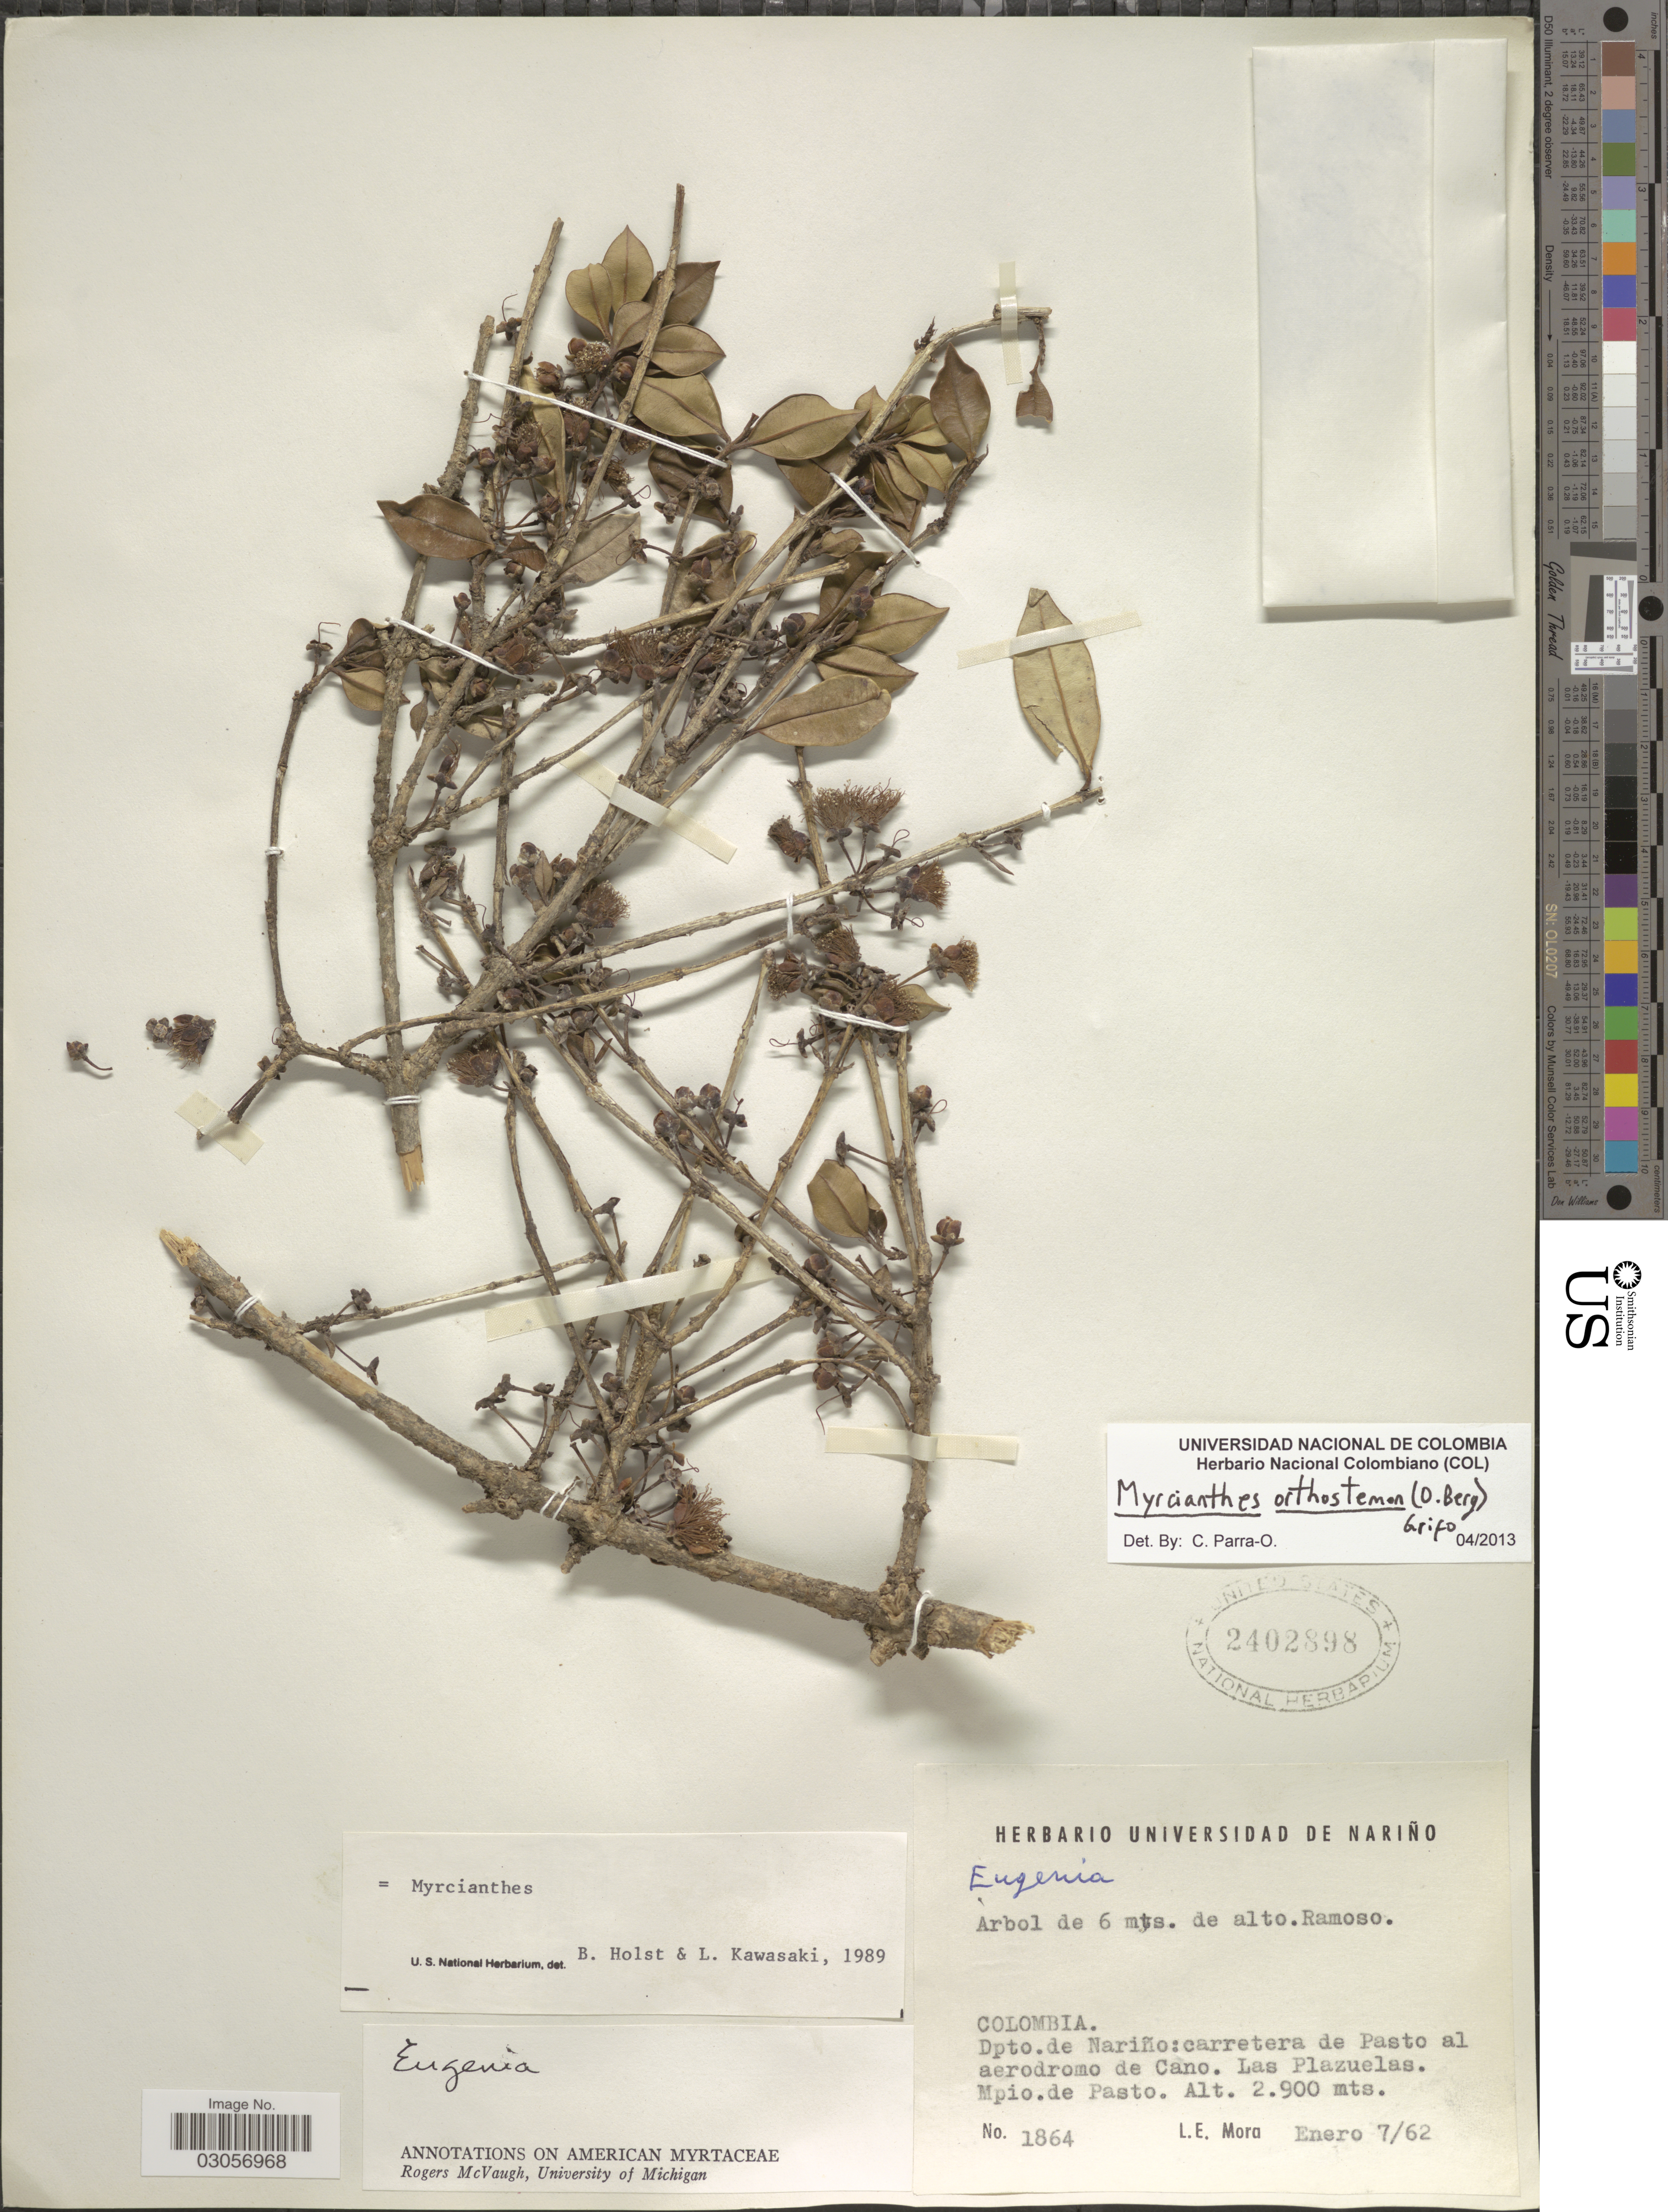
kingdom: Plantae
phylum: Tracheophyta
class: Magnoliopsida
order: Myrtales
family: Myrtaceae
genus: Myrcianthes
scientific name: Myrcianthes orthostemon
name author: (O. Berg) Grifo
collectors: L. Mora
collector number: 1864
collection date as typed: Transcribed d/m/y: 7/1/62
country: Colombia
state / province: Nariño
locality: Dpto. de Nariño: carretera de Pasto al areodromo de Cano. Las Plazuelas. Mpio. de Pasto.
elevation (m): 2900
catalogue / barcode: US 2402898